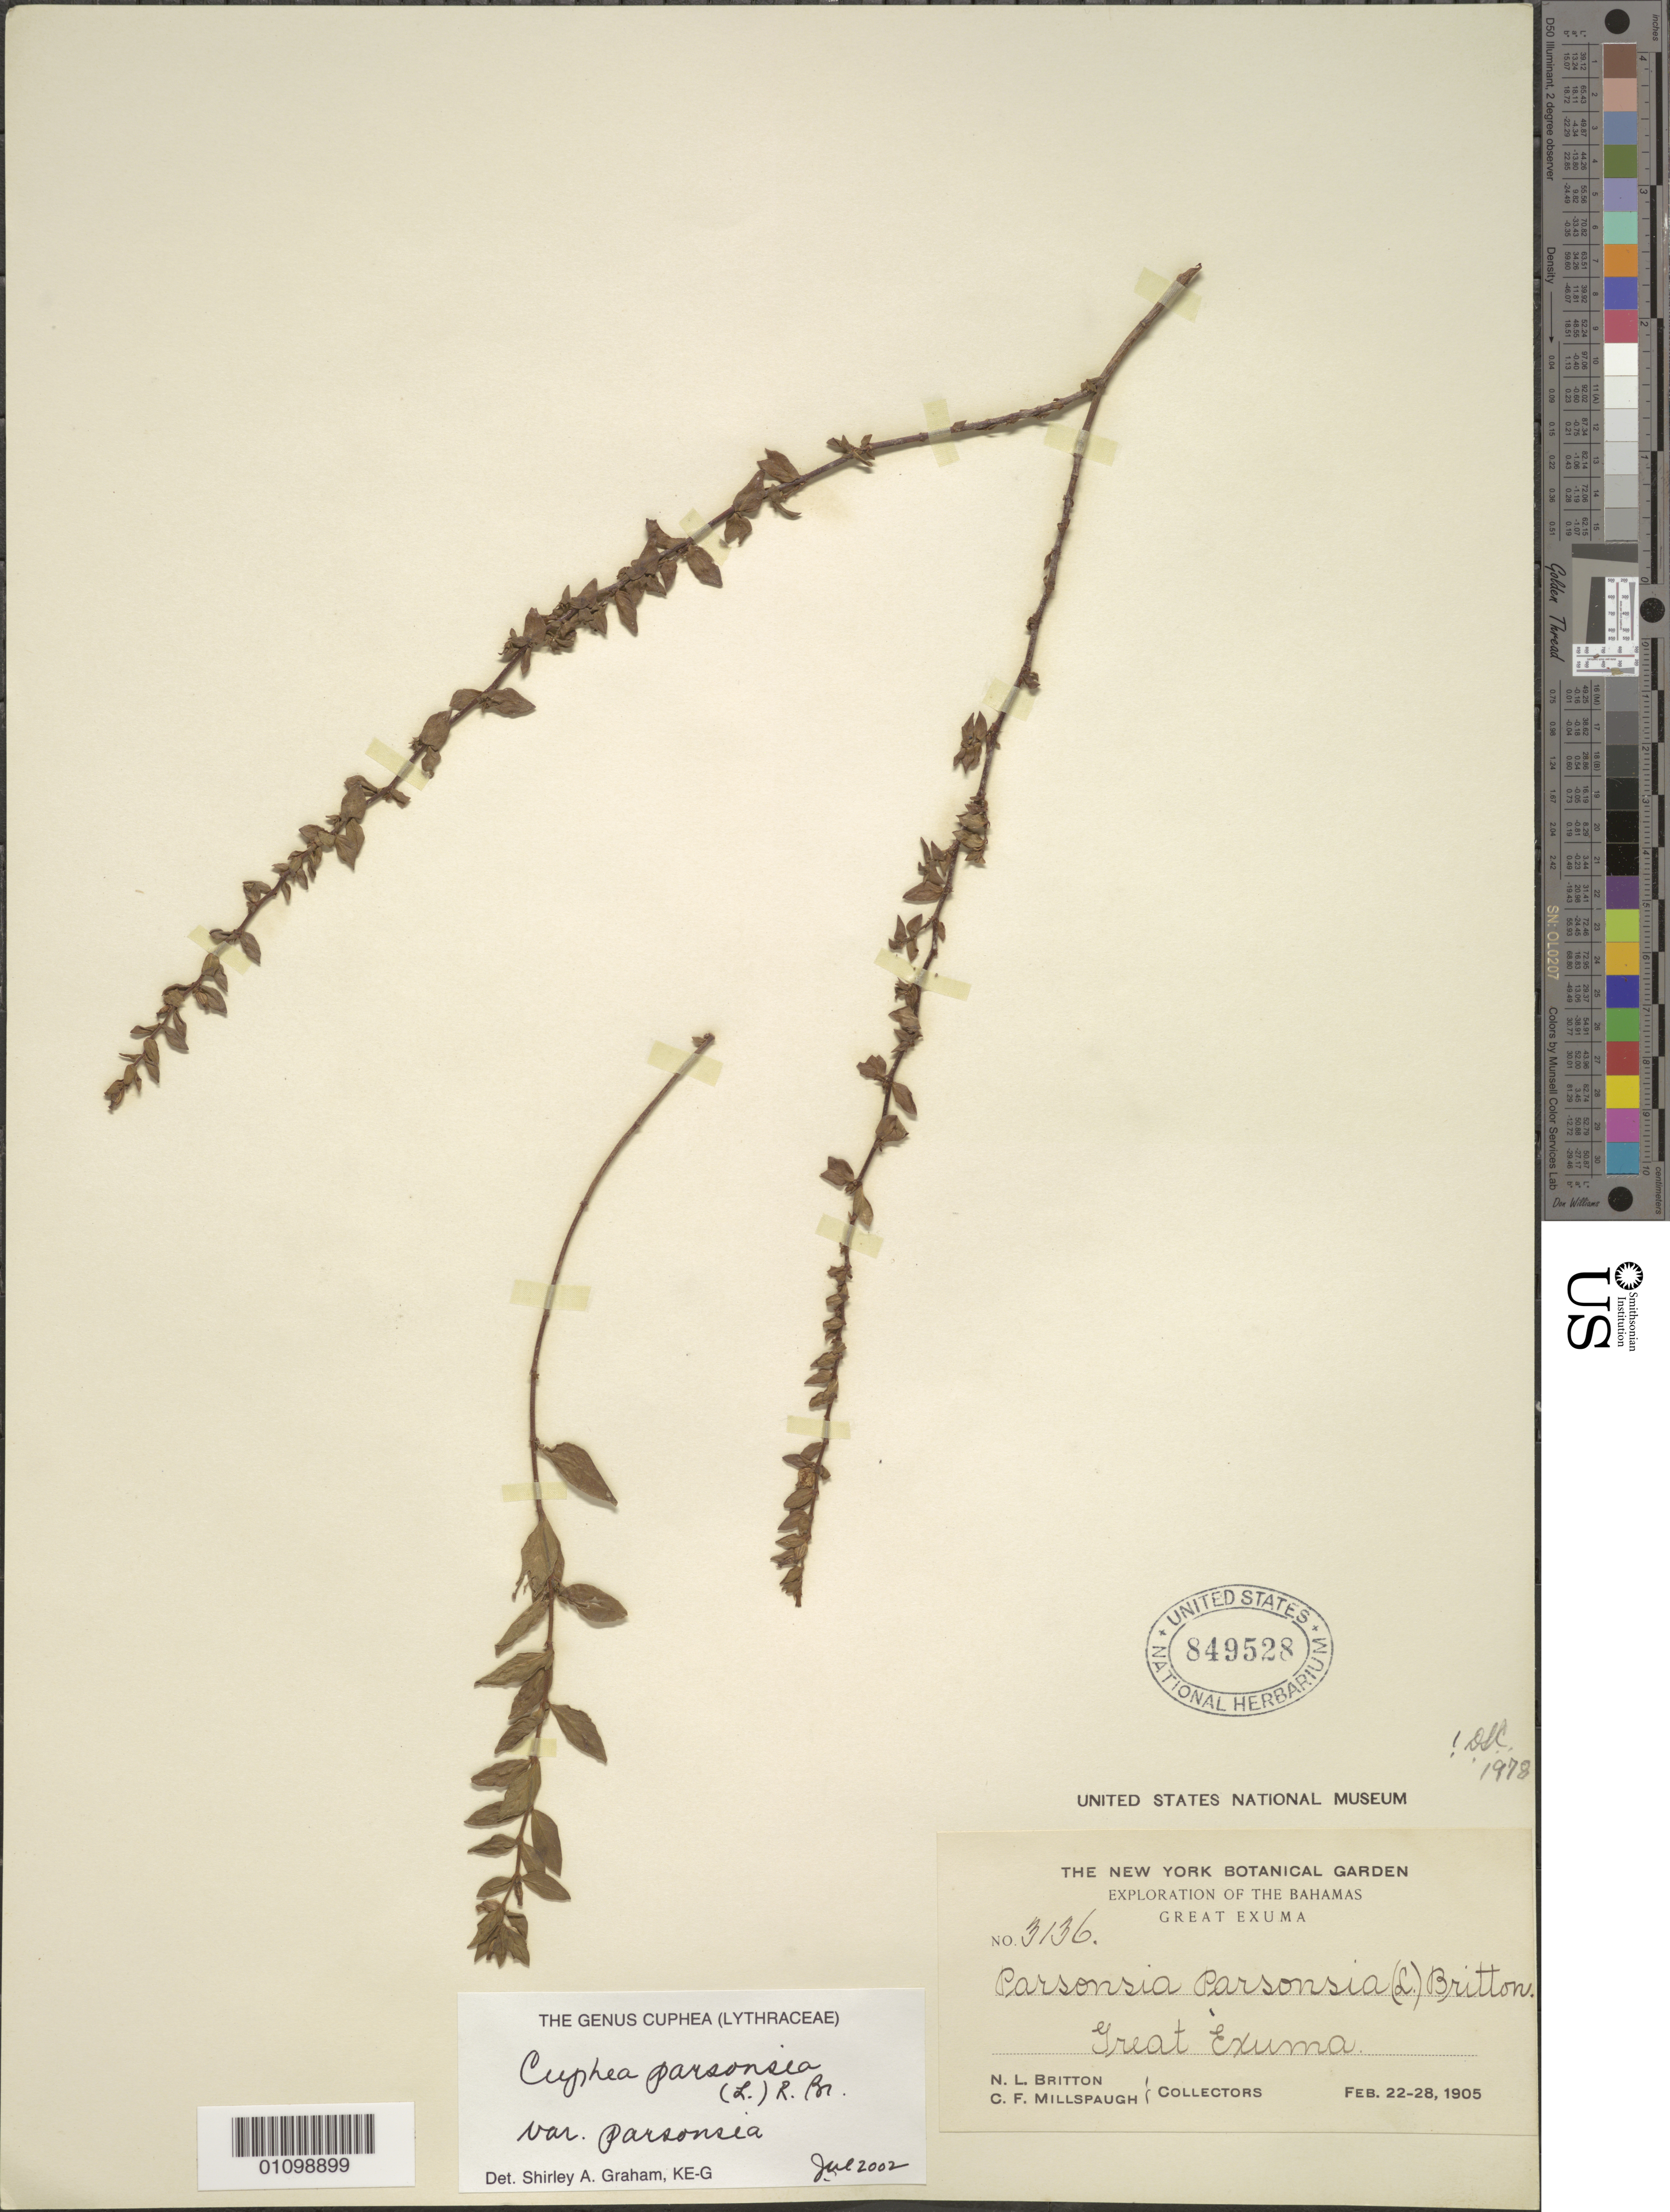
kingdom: Plantae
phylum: Tracheophyta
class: Magnoliopsida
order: Myrtales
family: Lythraceae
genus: Cuphea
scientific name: Cuphea parsonsia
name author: (L.) R. Br. ex Steud.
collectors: N. Britton & C. F. Millspaugh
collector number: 3136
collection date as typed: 22 Feb 1905 to 28 Feb 1905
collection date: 1905-02-22/1905-02-28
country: Bahamas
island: Great Exuma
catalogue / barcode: US 849528